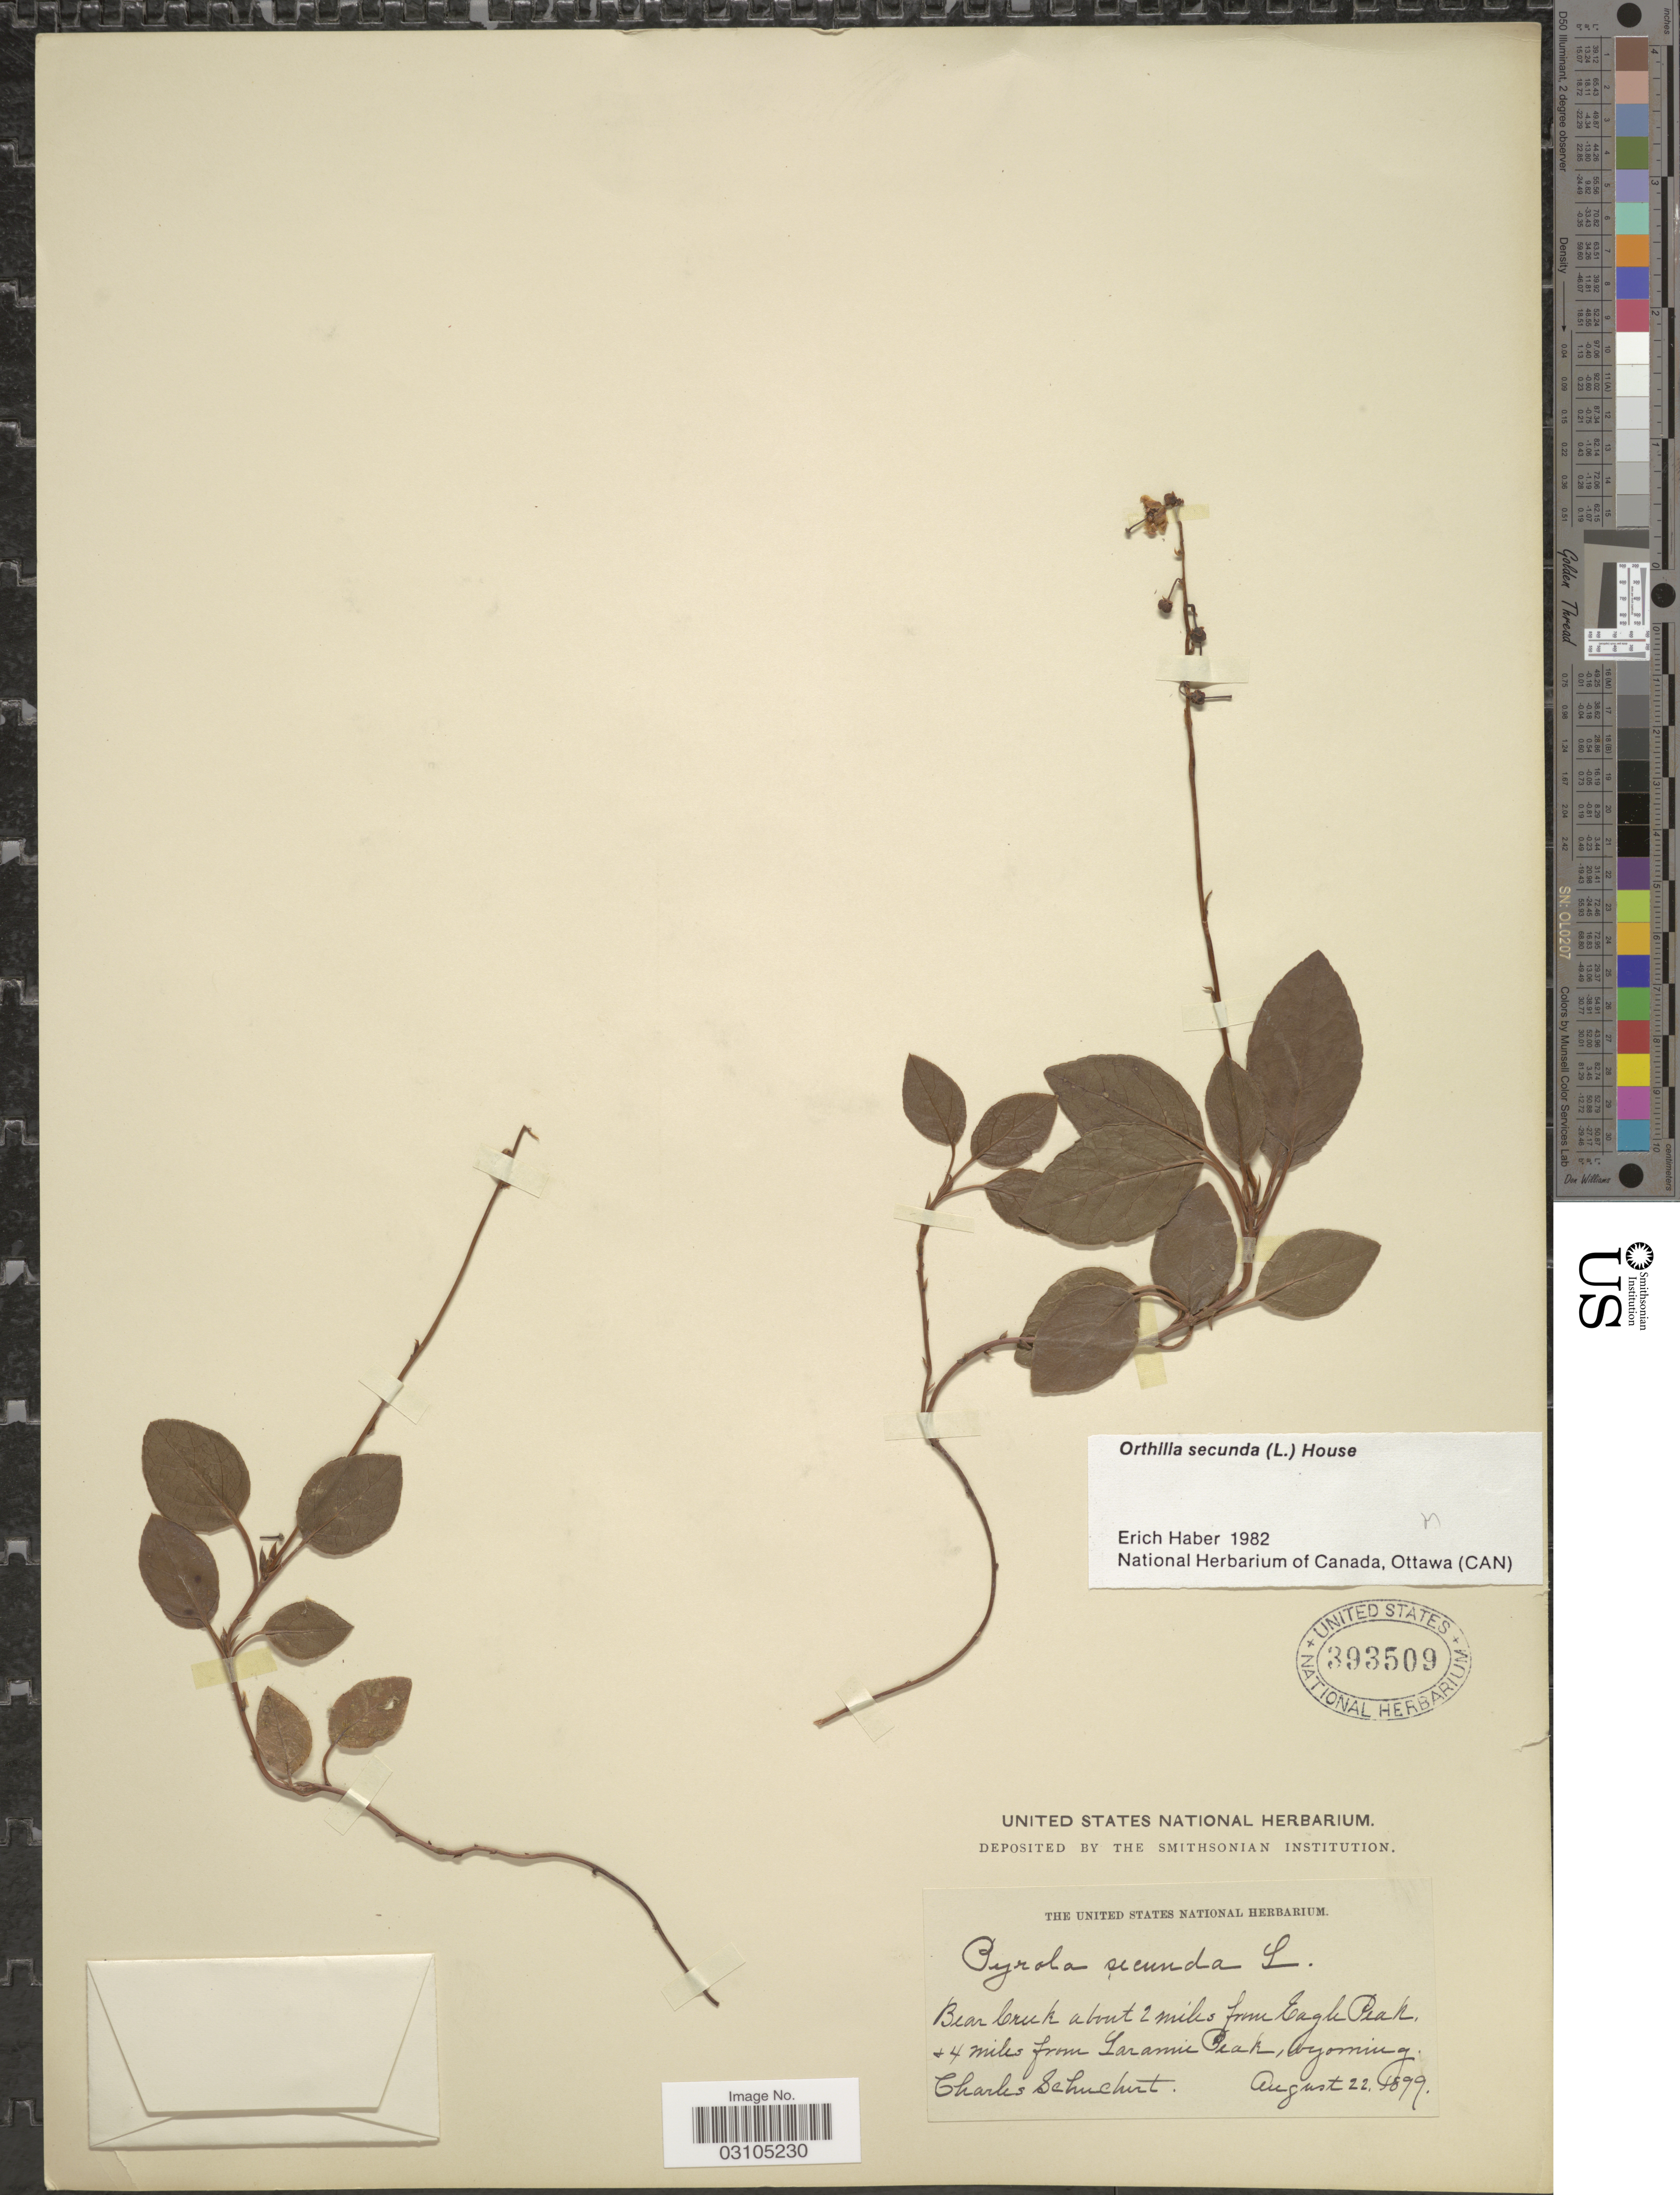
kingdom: Plantae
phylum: Tracheophyta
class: Magnoliopsida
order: Ericales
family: Ericaceae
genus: Orthilia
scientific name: Orthilia secunda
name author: (L.) House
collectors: C. Schuchert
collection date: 1899-08-22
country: United States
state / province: Wyoming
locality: Bear Creek about 2 miles from Eagle Peak, & 4 mile from Laramie Peak, Wyoming.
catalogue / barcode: US 393509